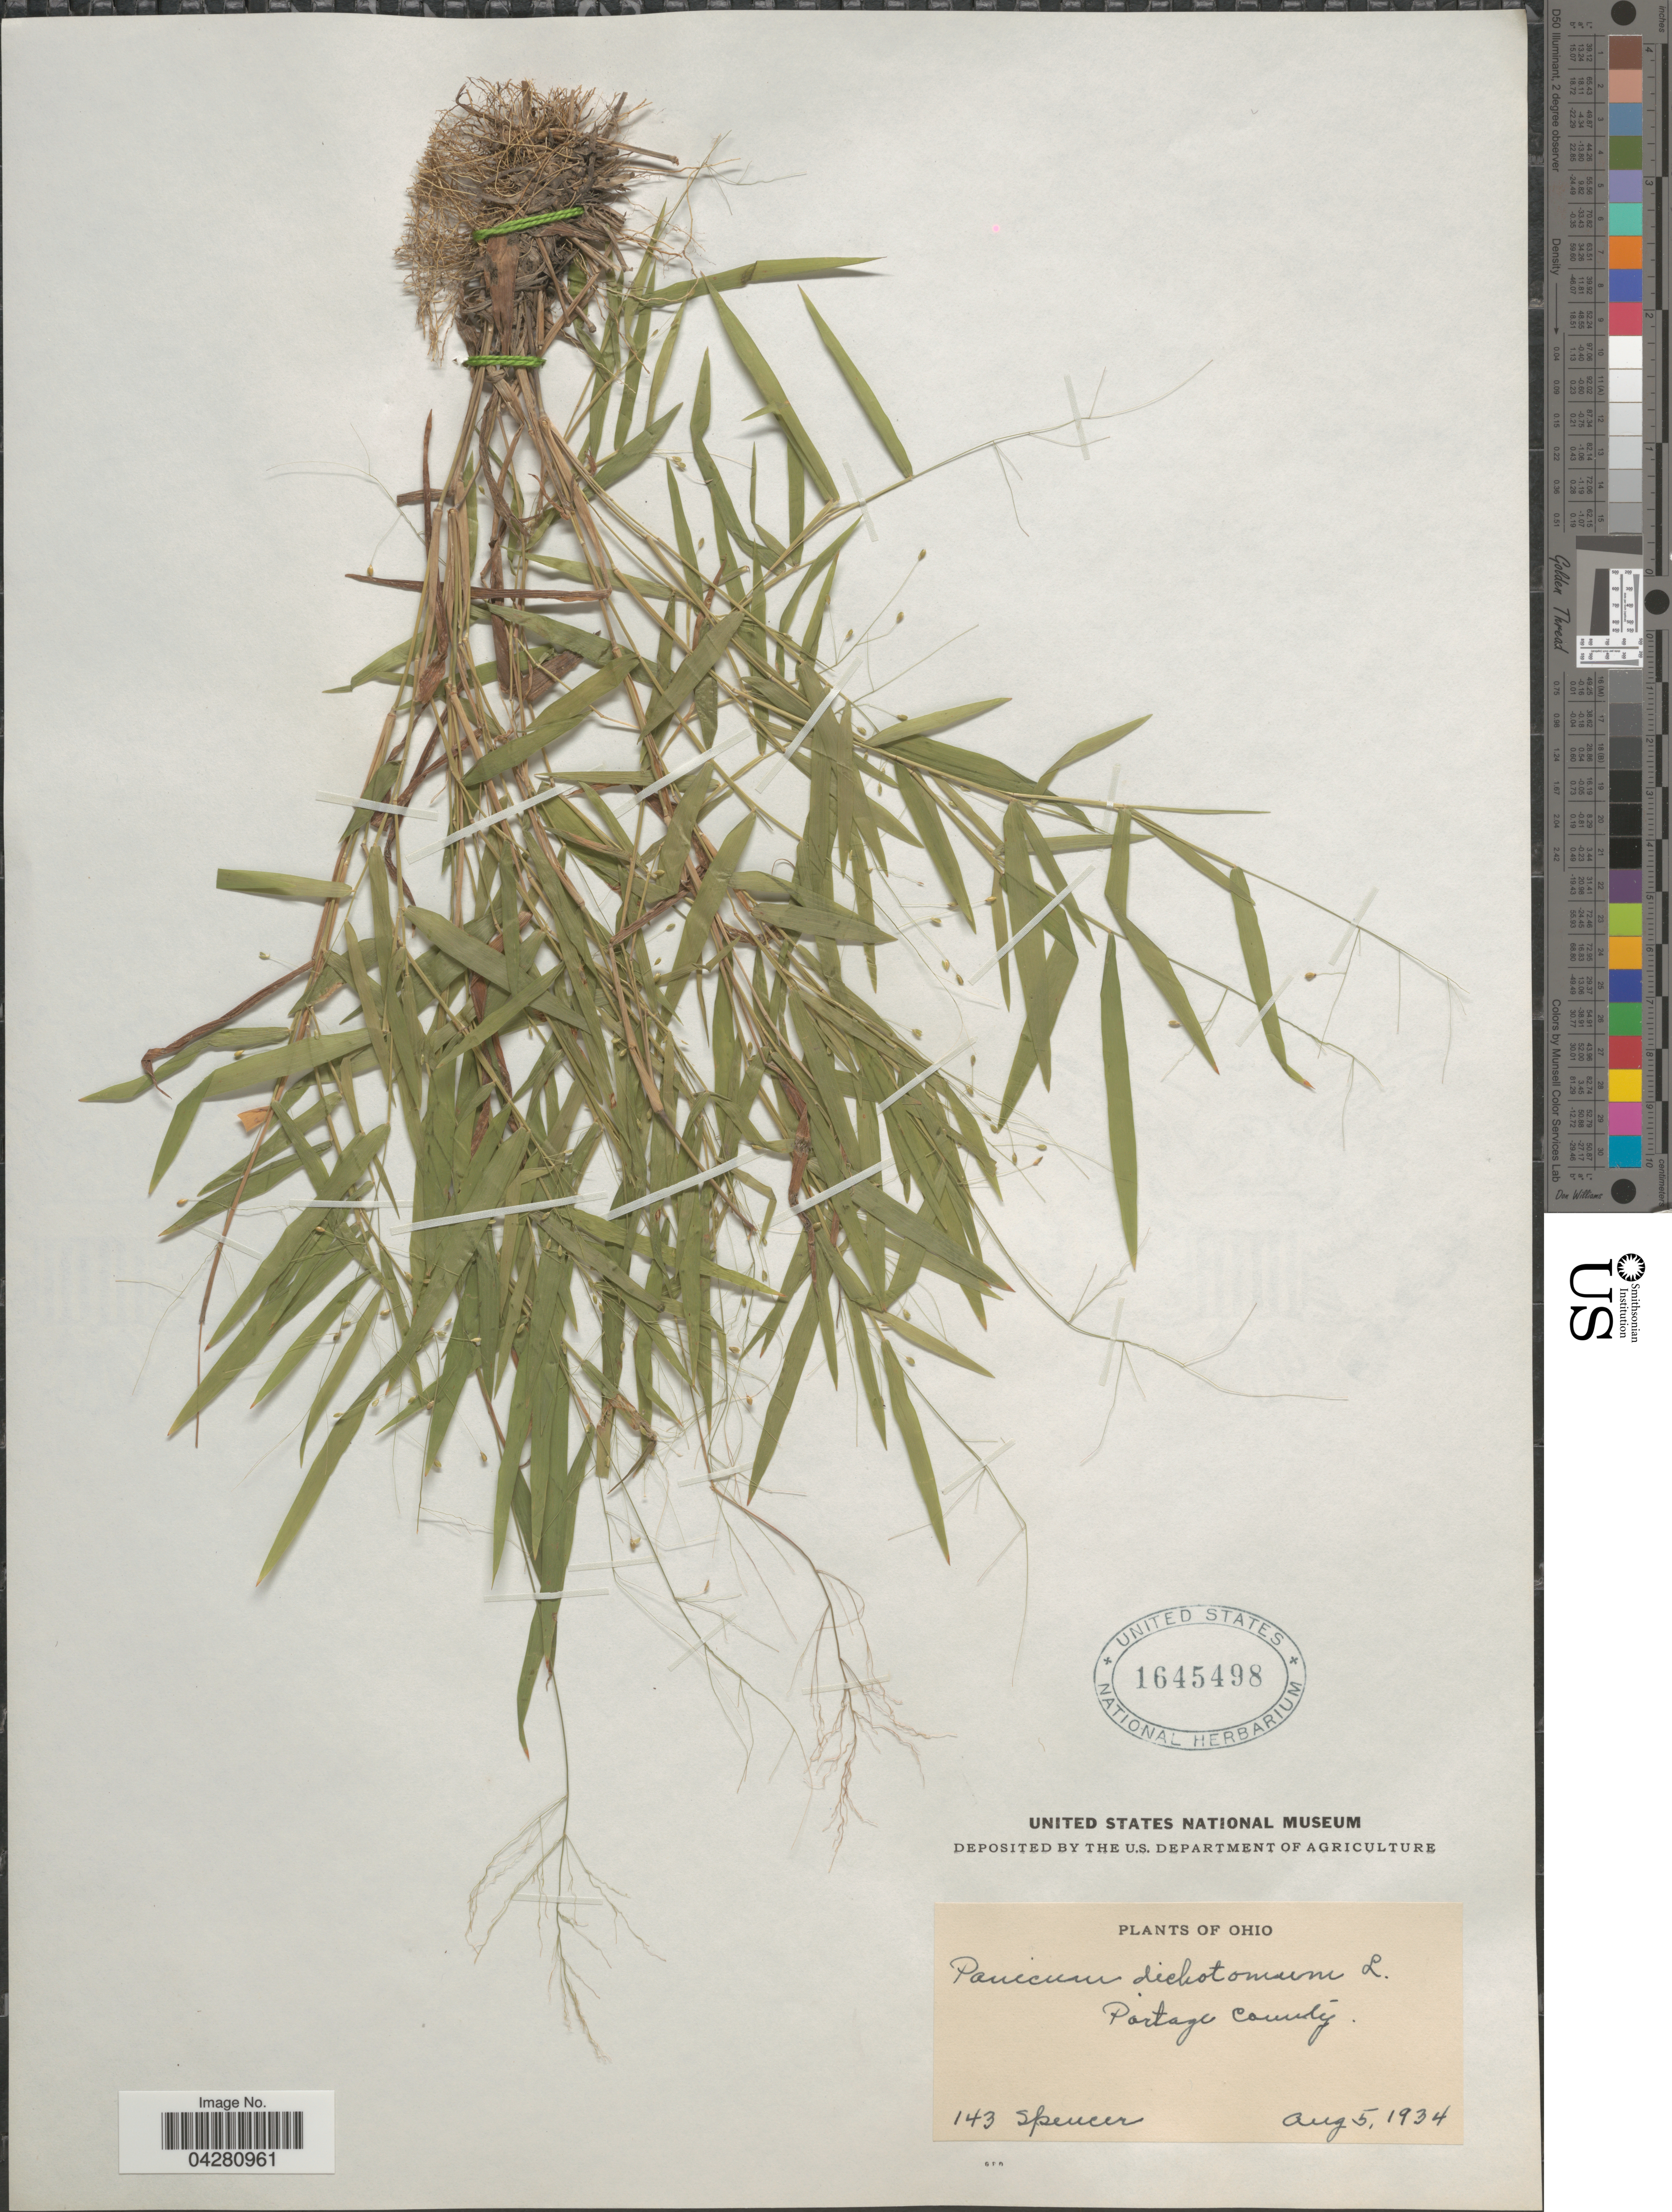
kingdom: Plantae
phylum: Tracheophyta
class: Liliopsida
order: Poales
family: Poaceae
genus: Dichanthelium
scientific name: Dichanthelium dichotomum var. dichotomum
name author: (L.) Gould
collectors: -- Spencer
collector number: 143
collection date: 1934-08-05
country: United States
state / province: Ohio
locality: Portage County.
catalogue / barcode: US 1645498